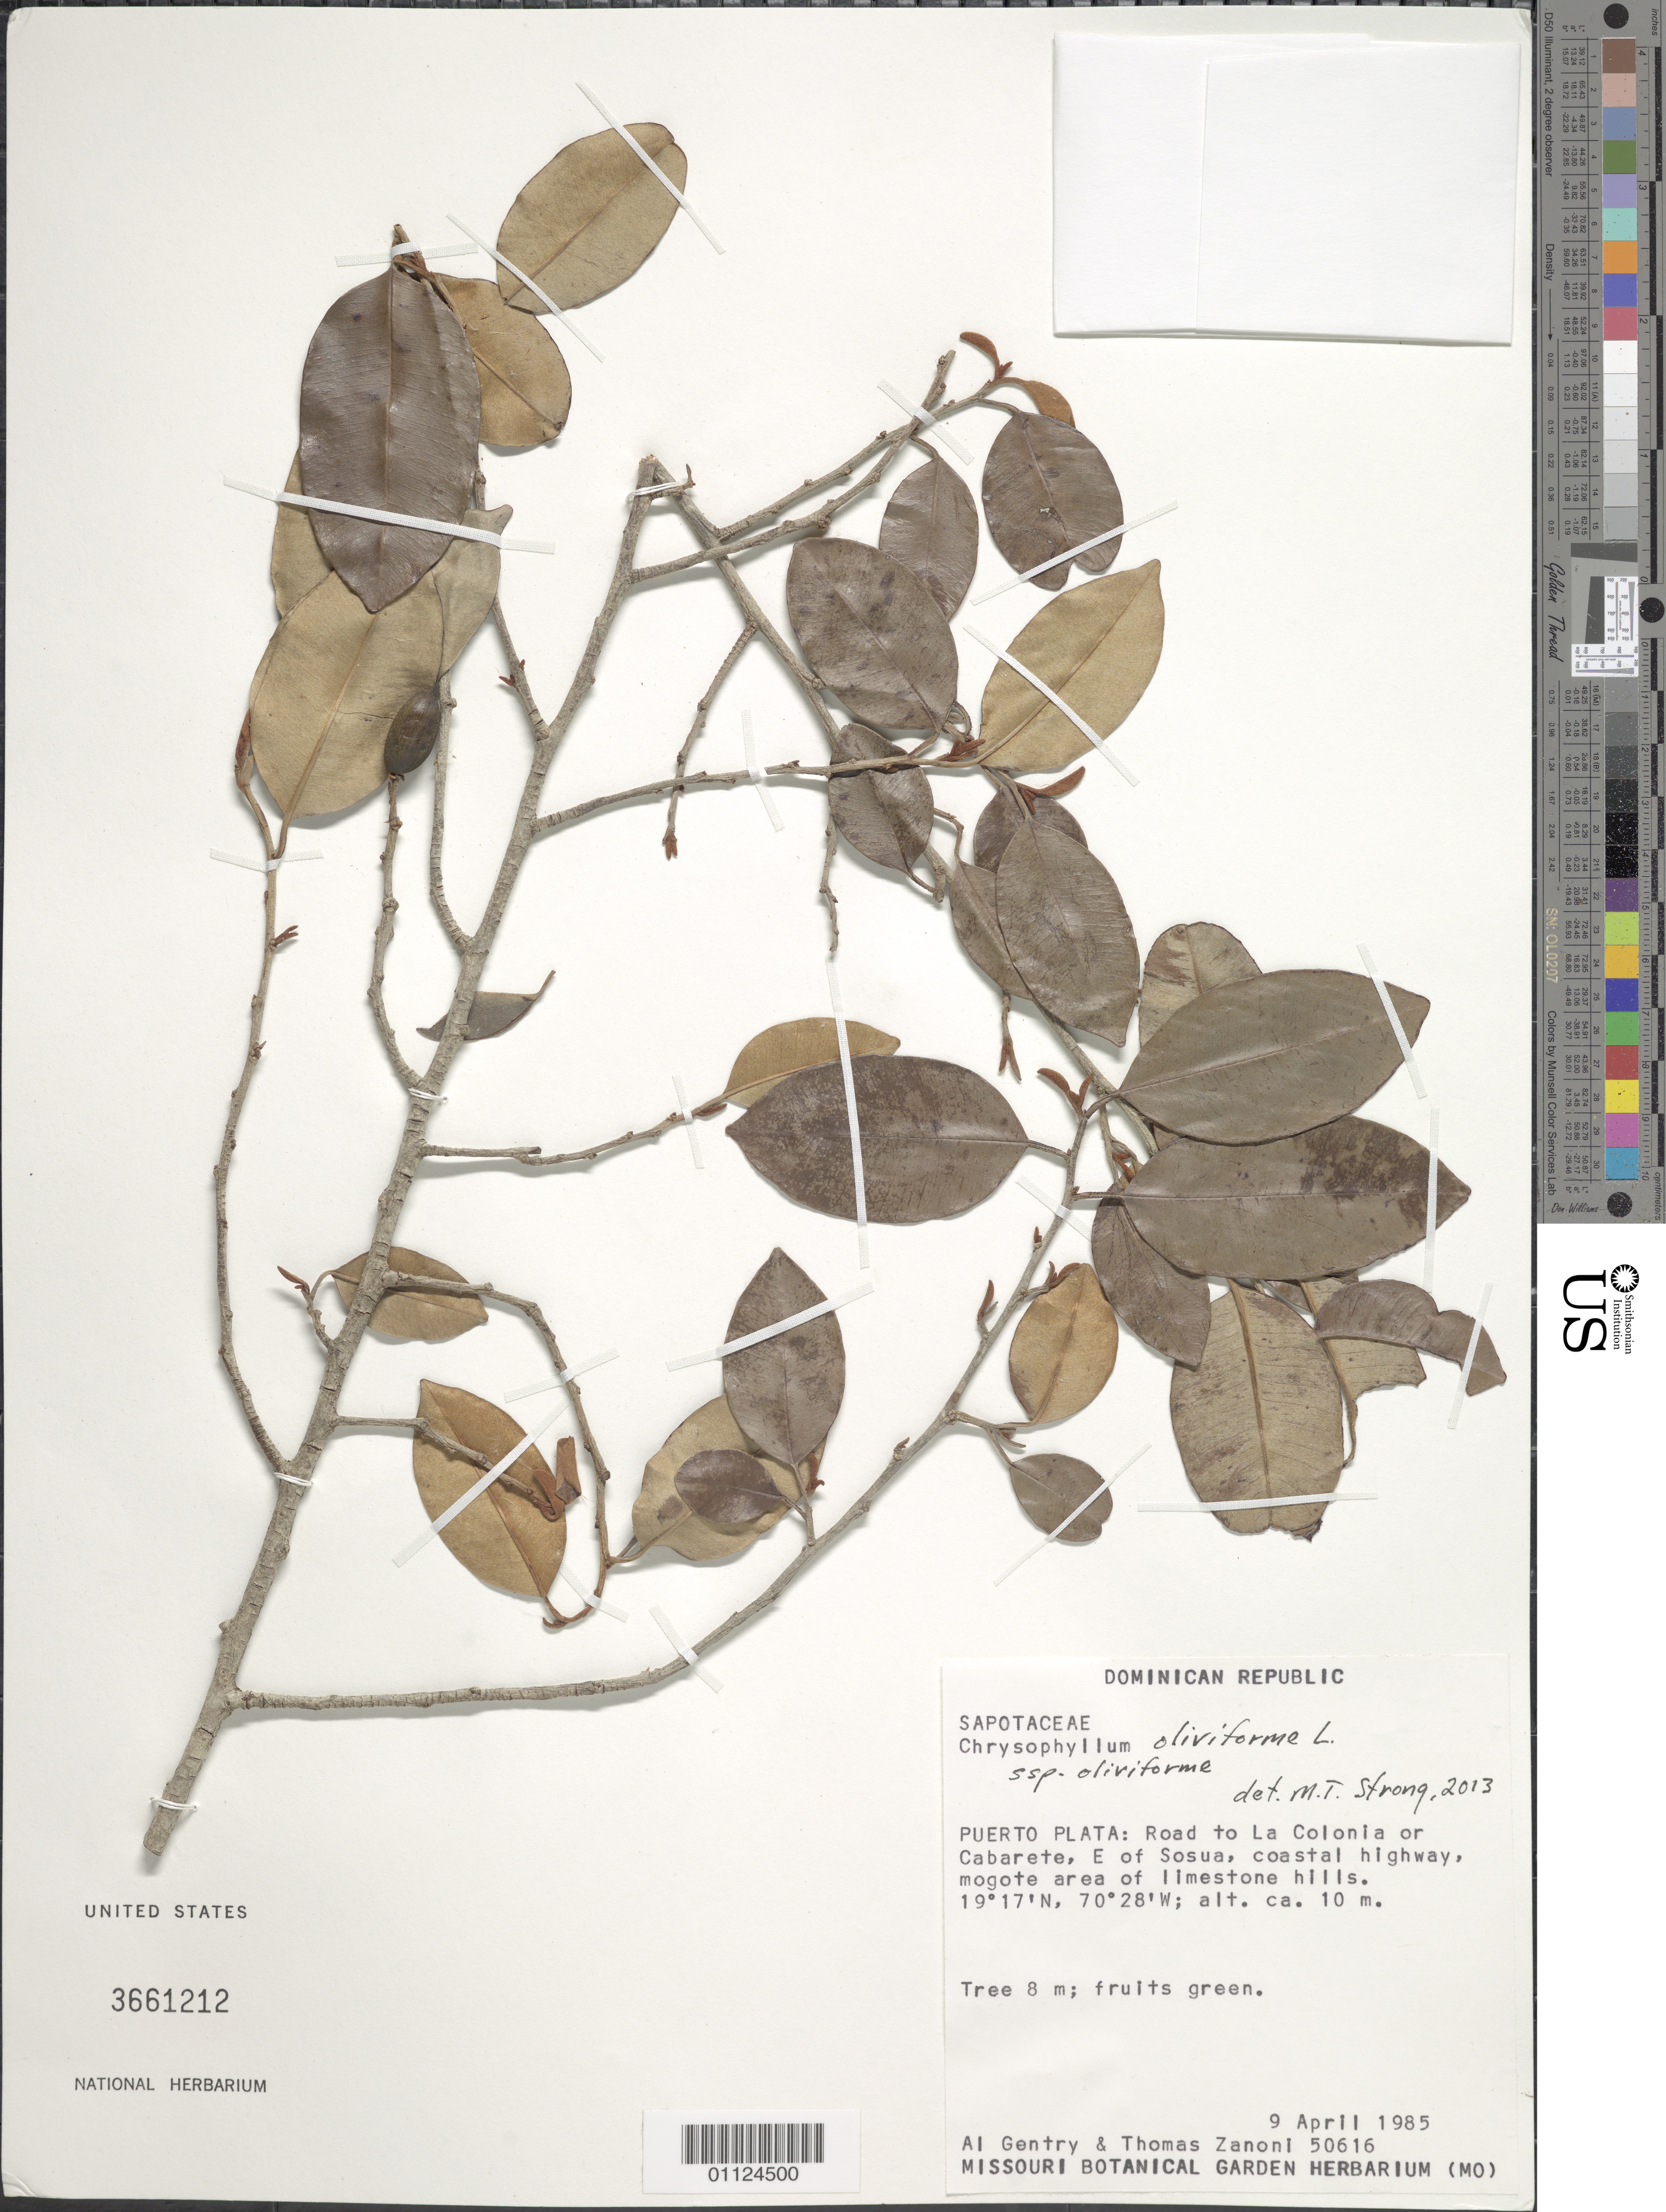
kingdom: Plantae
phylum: Tracheophyta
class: Magnoliopsida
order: Ericales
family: Sapotaceae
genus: Chrysophyllum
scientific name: Chrysophyllum oliviforme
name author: L.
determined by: Strong, M. T., (US), Smithsonian Institution - National Museum of Natural History (UNITED STATES)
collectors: A. H. Gentry & T. A. Zanoni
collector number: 50616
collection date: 1985-04-09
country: Dominican Republic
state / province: Puerto Plata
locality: Road to La Colonia or Cabarete, E of Sosua.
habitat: Coastal highway, mogote area of limestone hills.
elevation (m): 10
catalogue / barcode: US 3661212